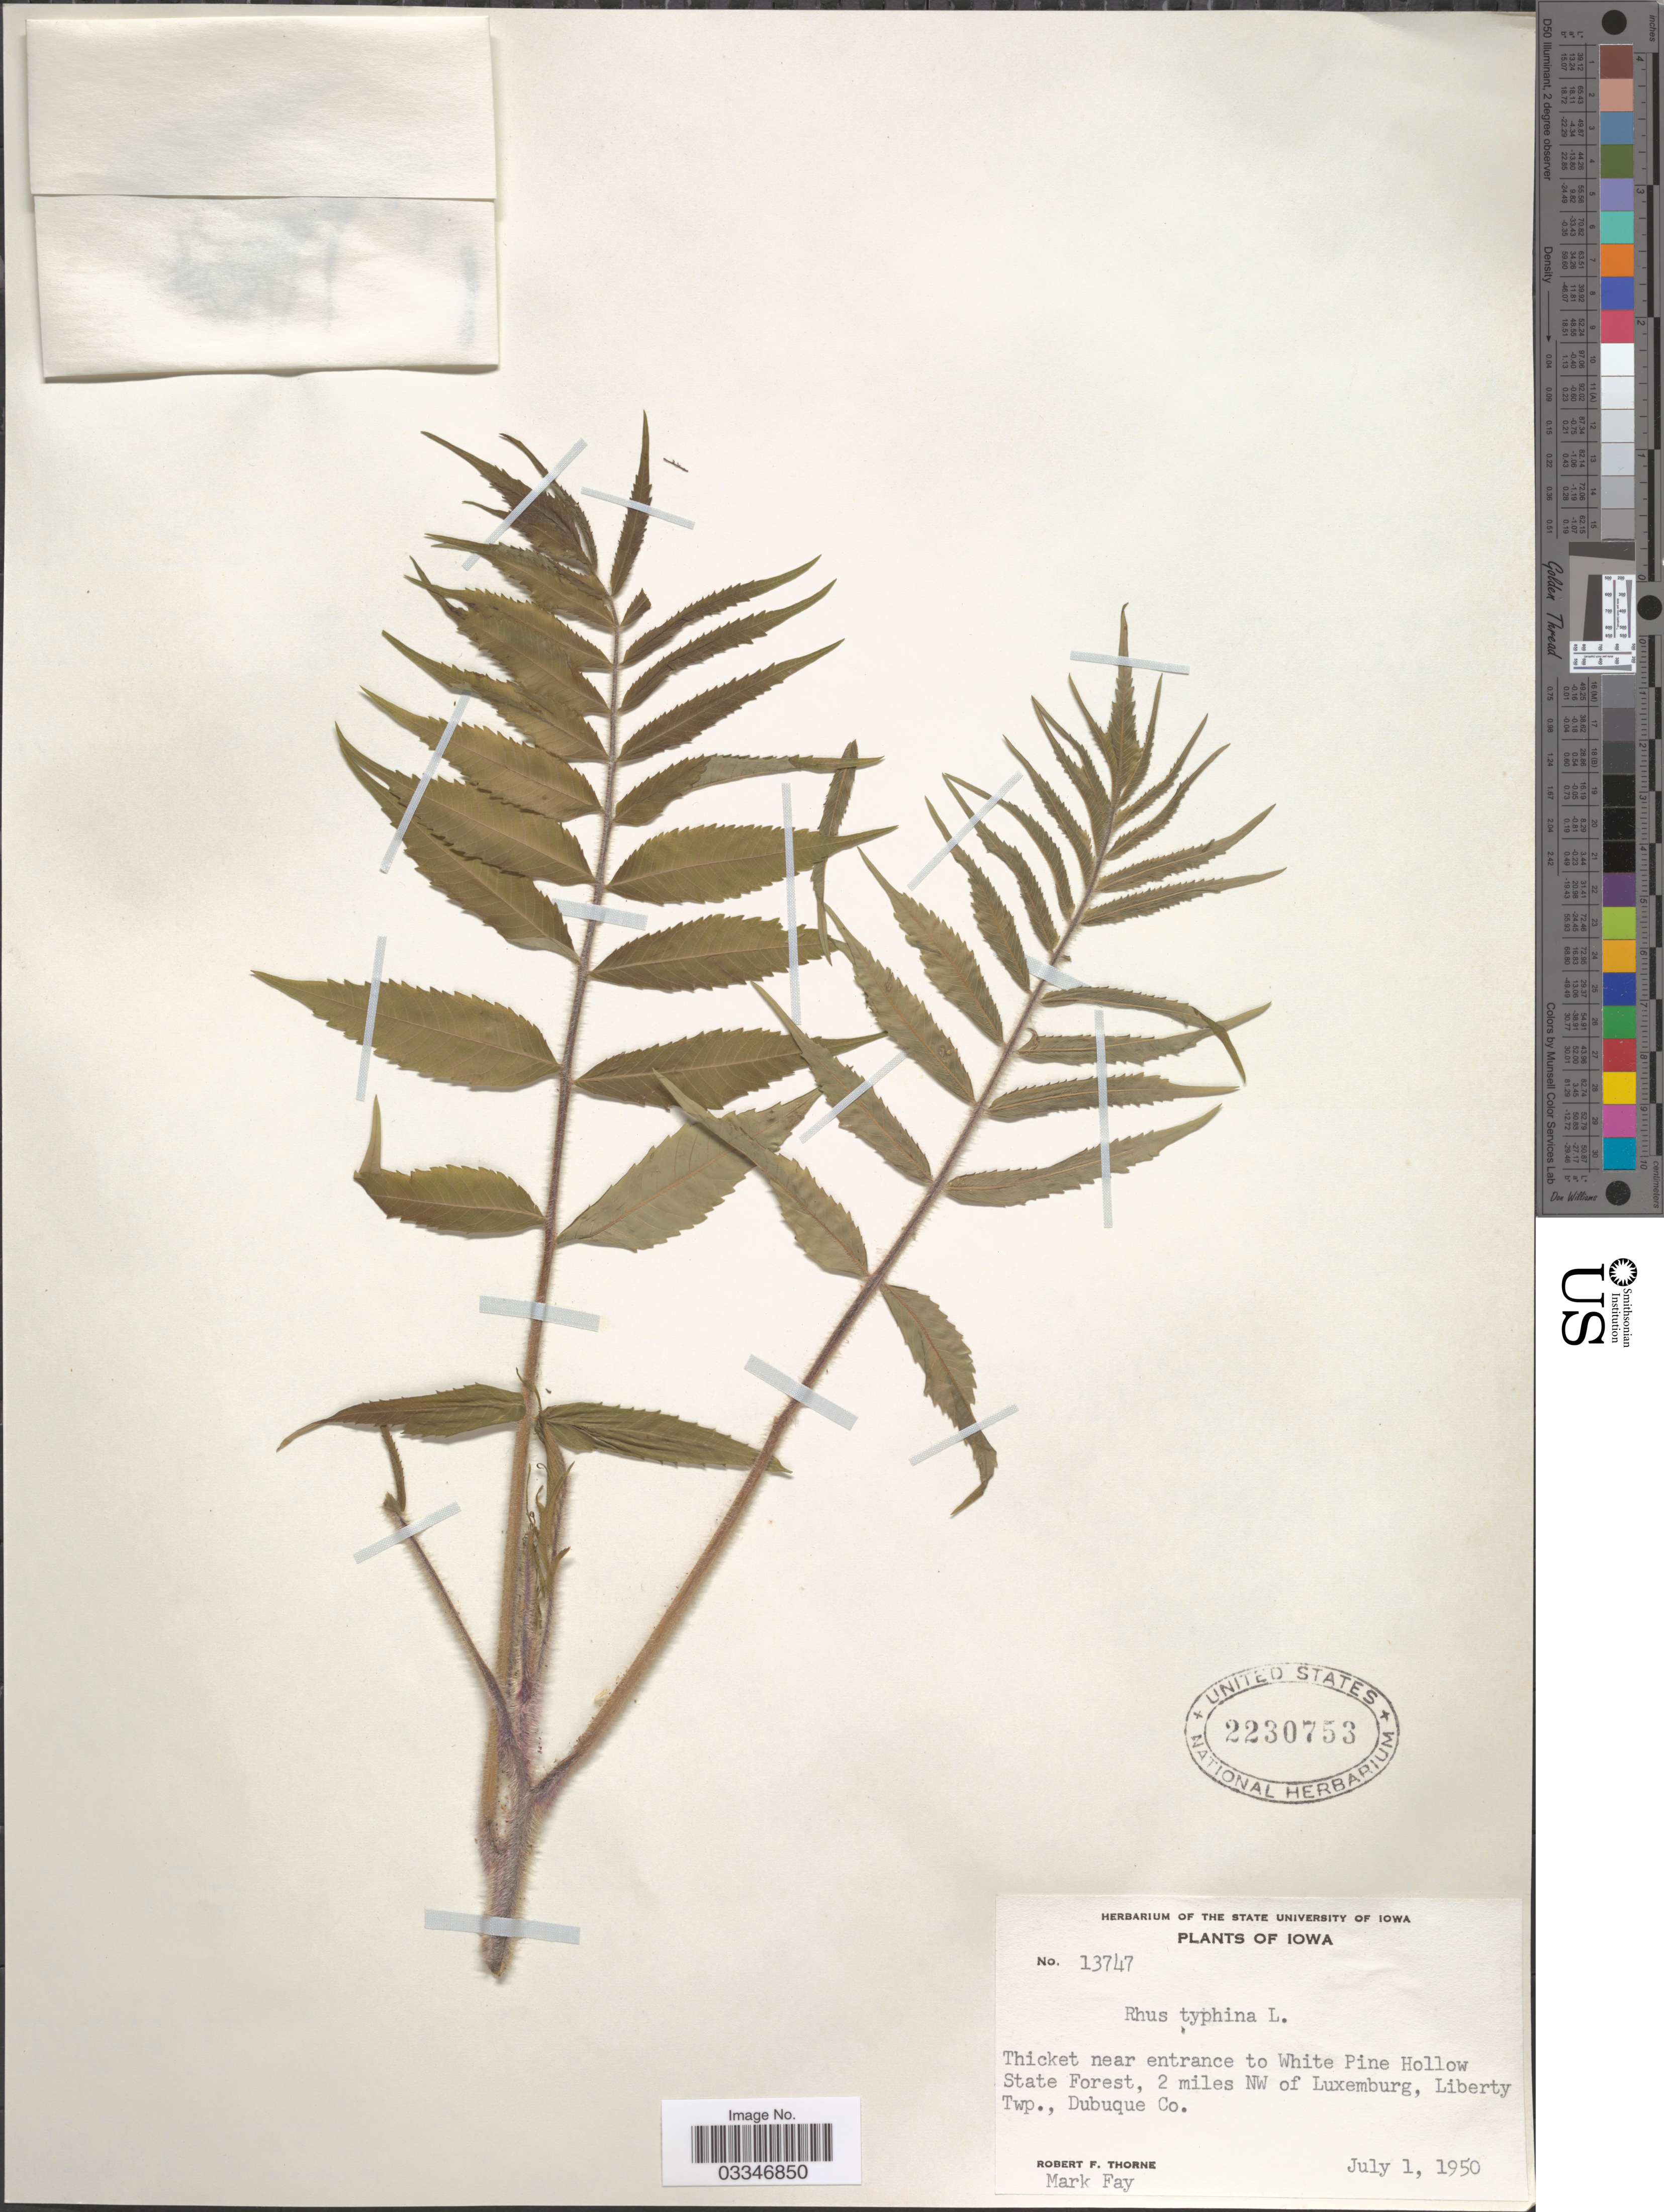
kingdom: Plantae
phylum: Tracheophyta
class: Magnoliopsida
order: Sapindales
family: Anacardiaceae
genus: Rhus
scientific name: Rhus typhina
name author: L.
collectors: R. F. Thorne & M. Fay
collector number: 13747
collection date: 1950-07-01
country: United States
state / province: Iowa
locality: Thicket near entrance to White Pine Hollow State Forest, 2 miles NW of Luxemburg, Liberty Twp., Dubuque Co.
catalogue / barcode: US 2230753